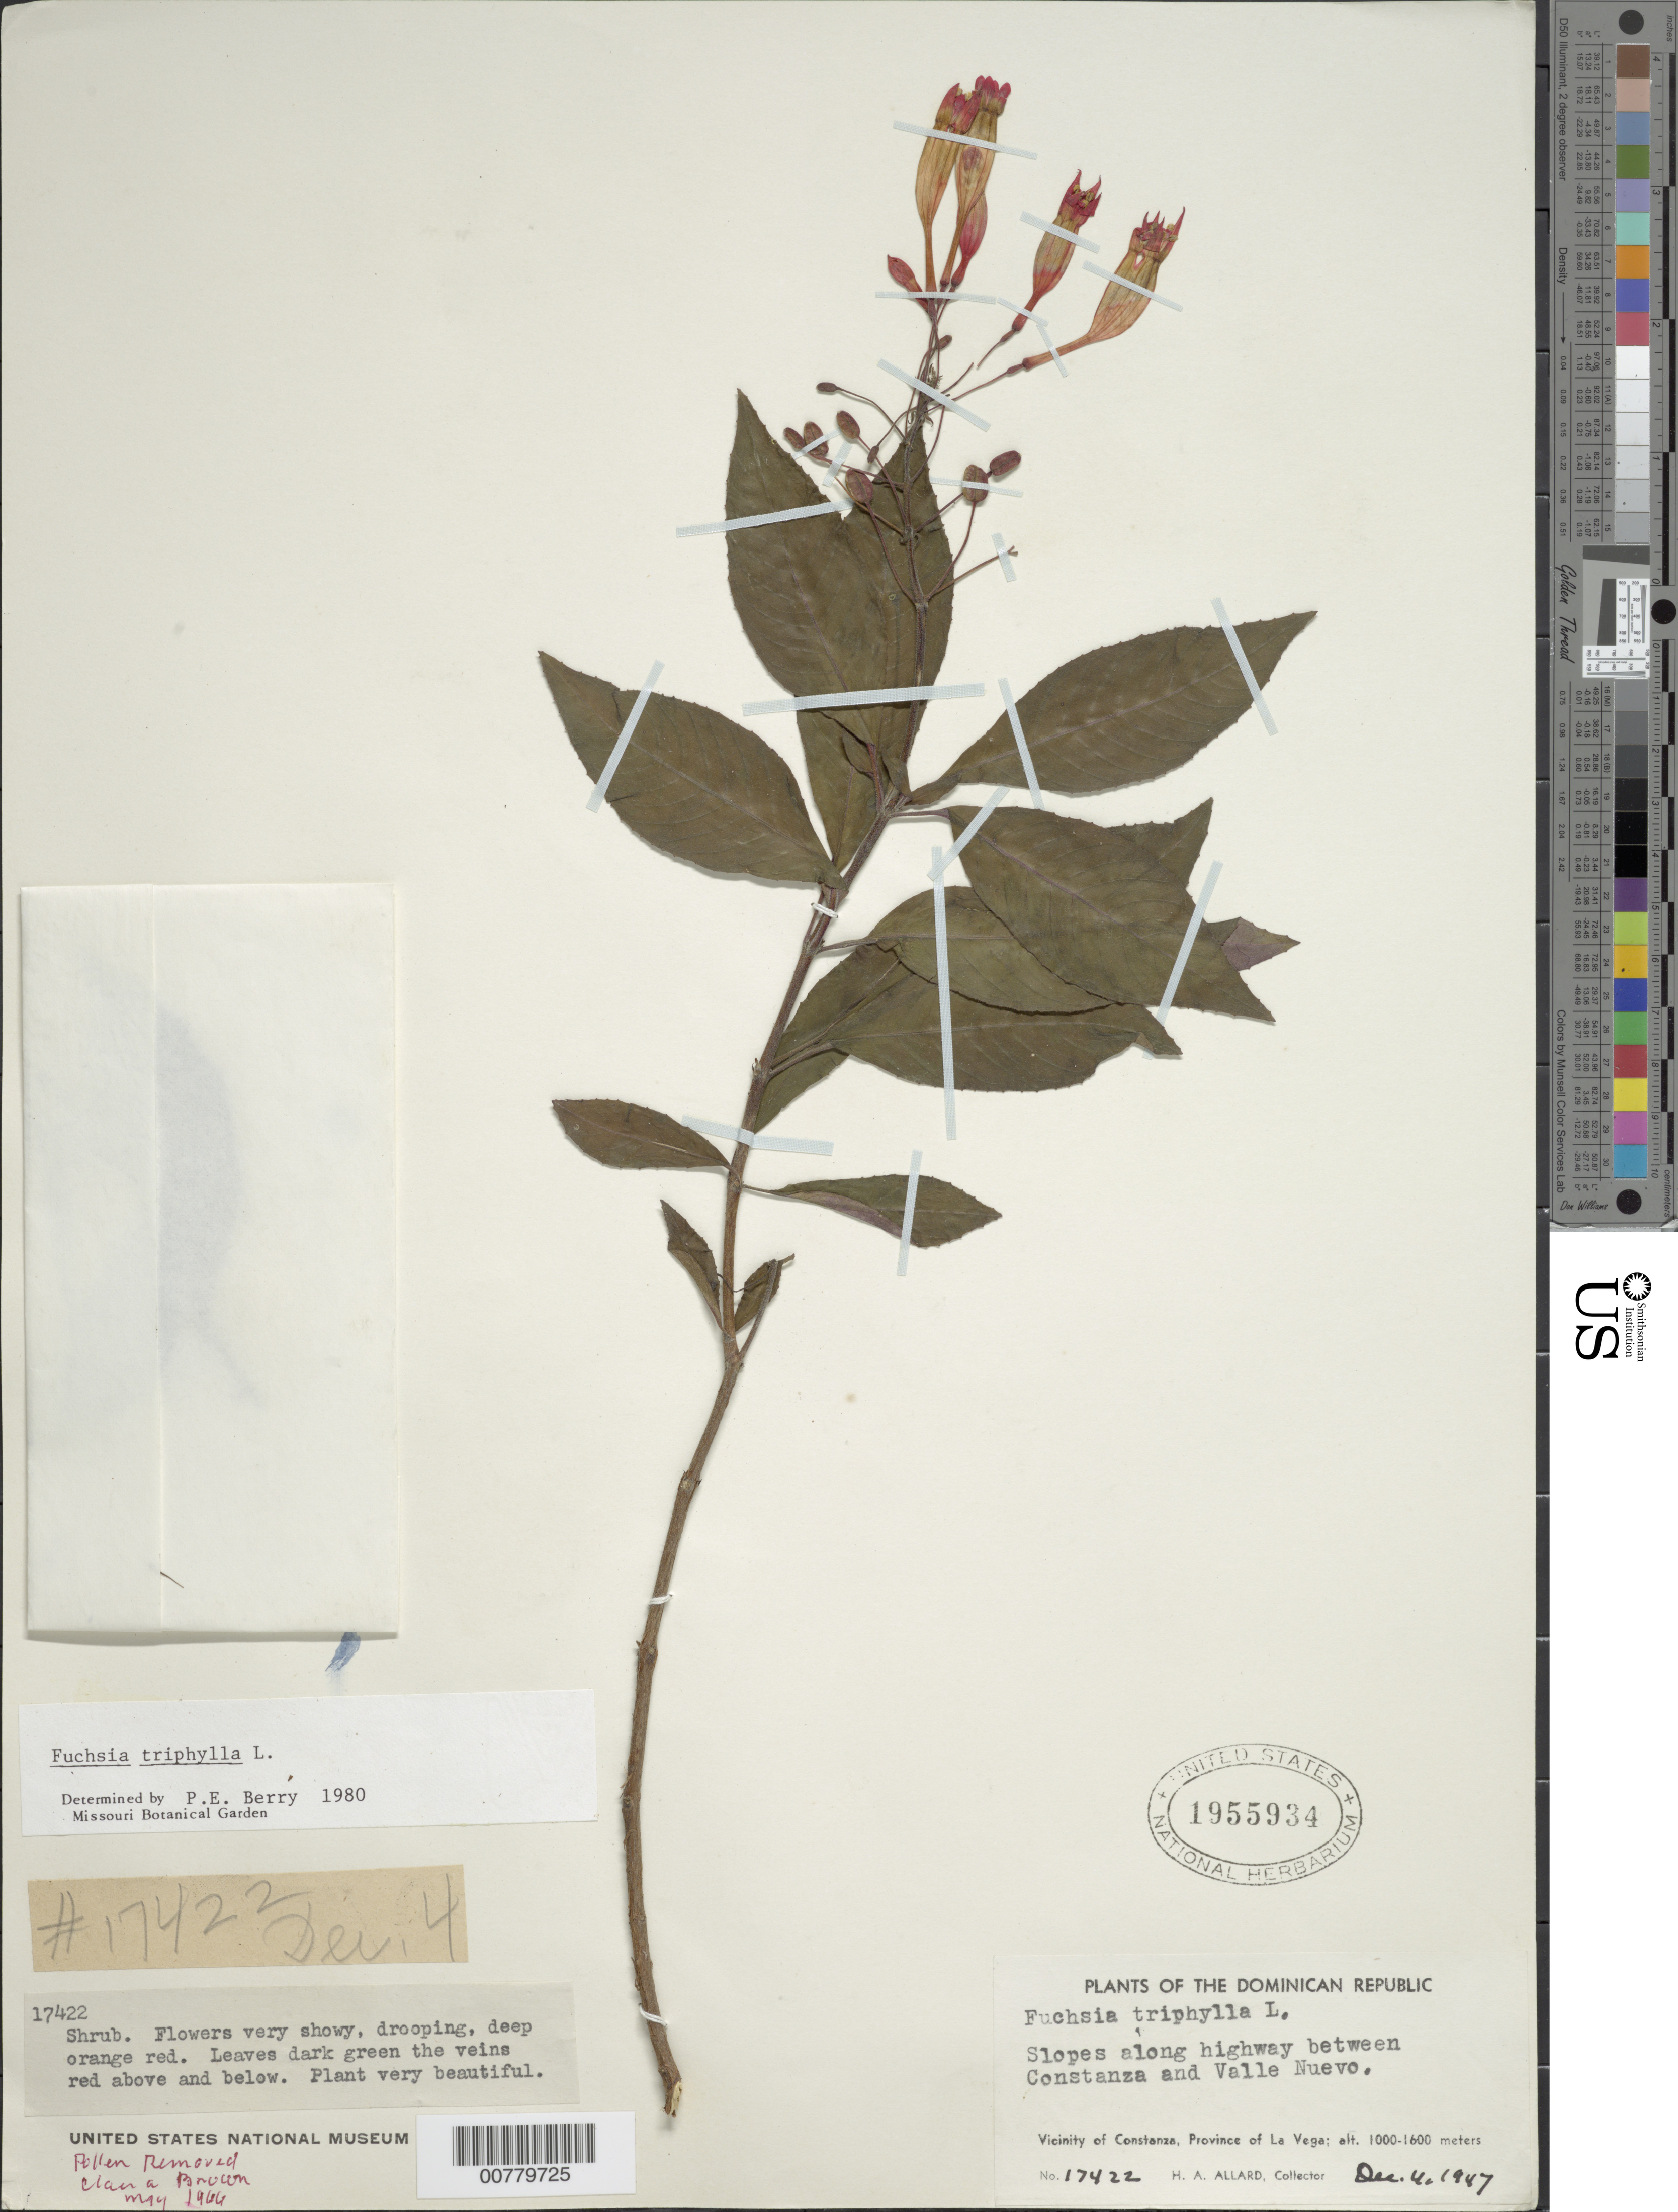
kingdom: Plantae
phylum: Tracheophyta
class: Magnoliopsida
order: Myrtales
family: Onagraceae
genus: Fuchsia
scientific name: Fuchsia triphylla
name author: L.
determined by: Berry, P. E., (WIS), University of Wisconsin - Madison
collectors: H. A. Allard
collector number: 17422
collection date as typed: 04 Dec 1947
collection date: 1947-12-04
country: Dominican Republic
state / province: La Vega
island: Hispaniola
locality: Vicinity of Constanza, along highway between Constanza and Valle Nuevo.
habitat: Slopes.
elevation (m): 1000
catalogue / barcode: US 1955934